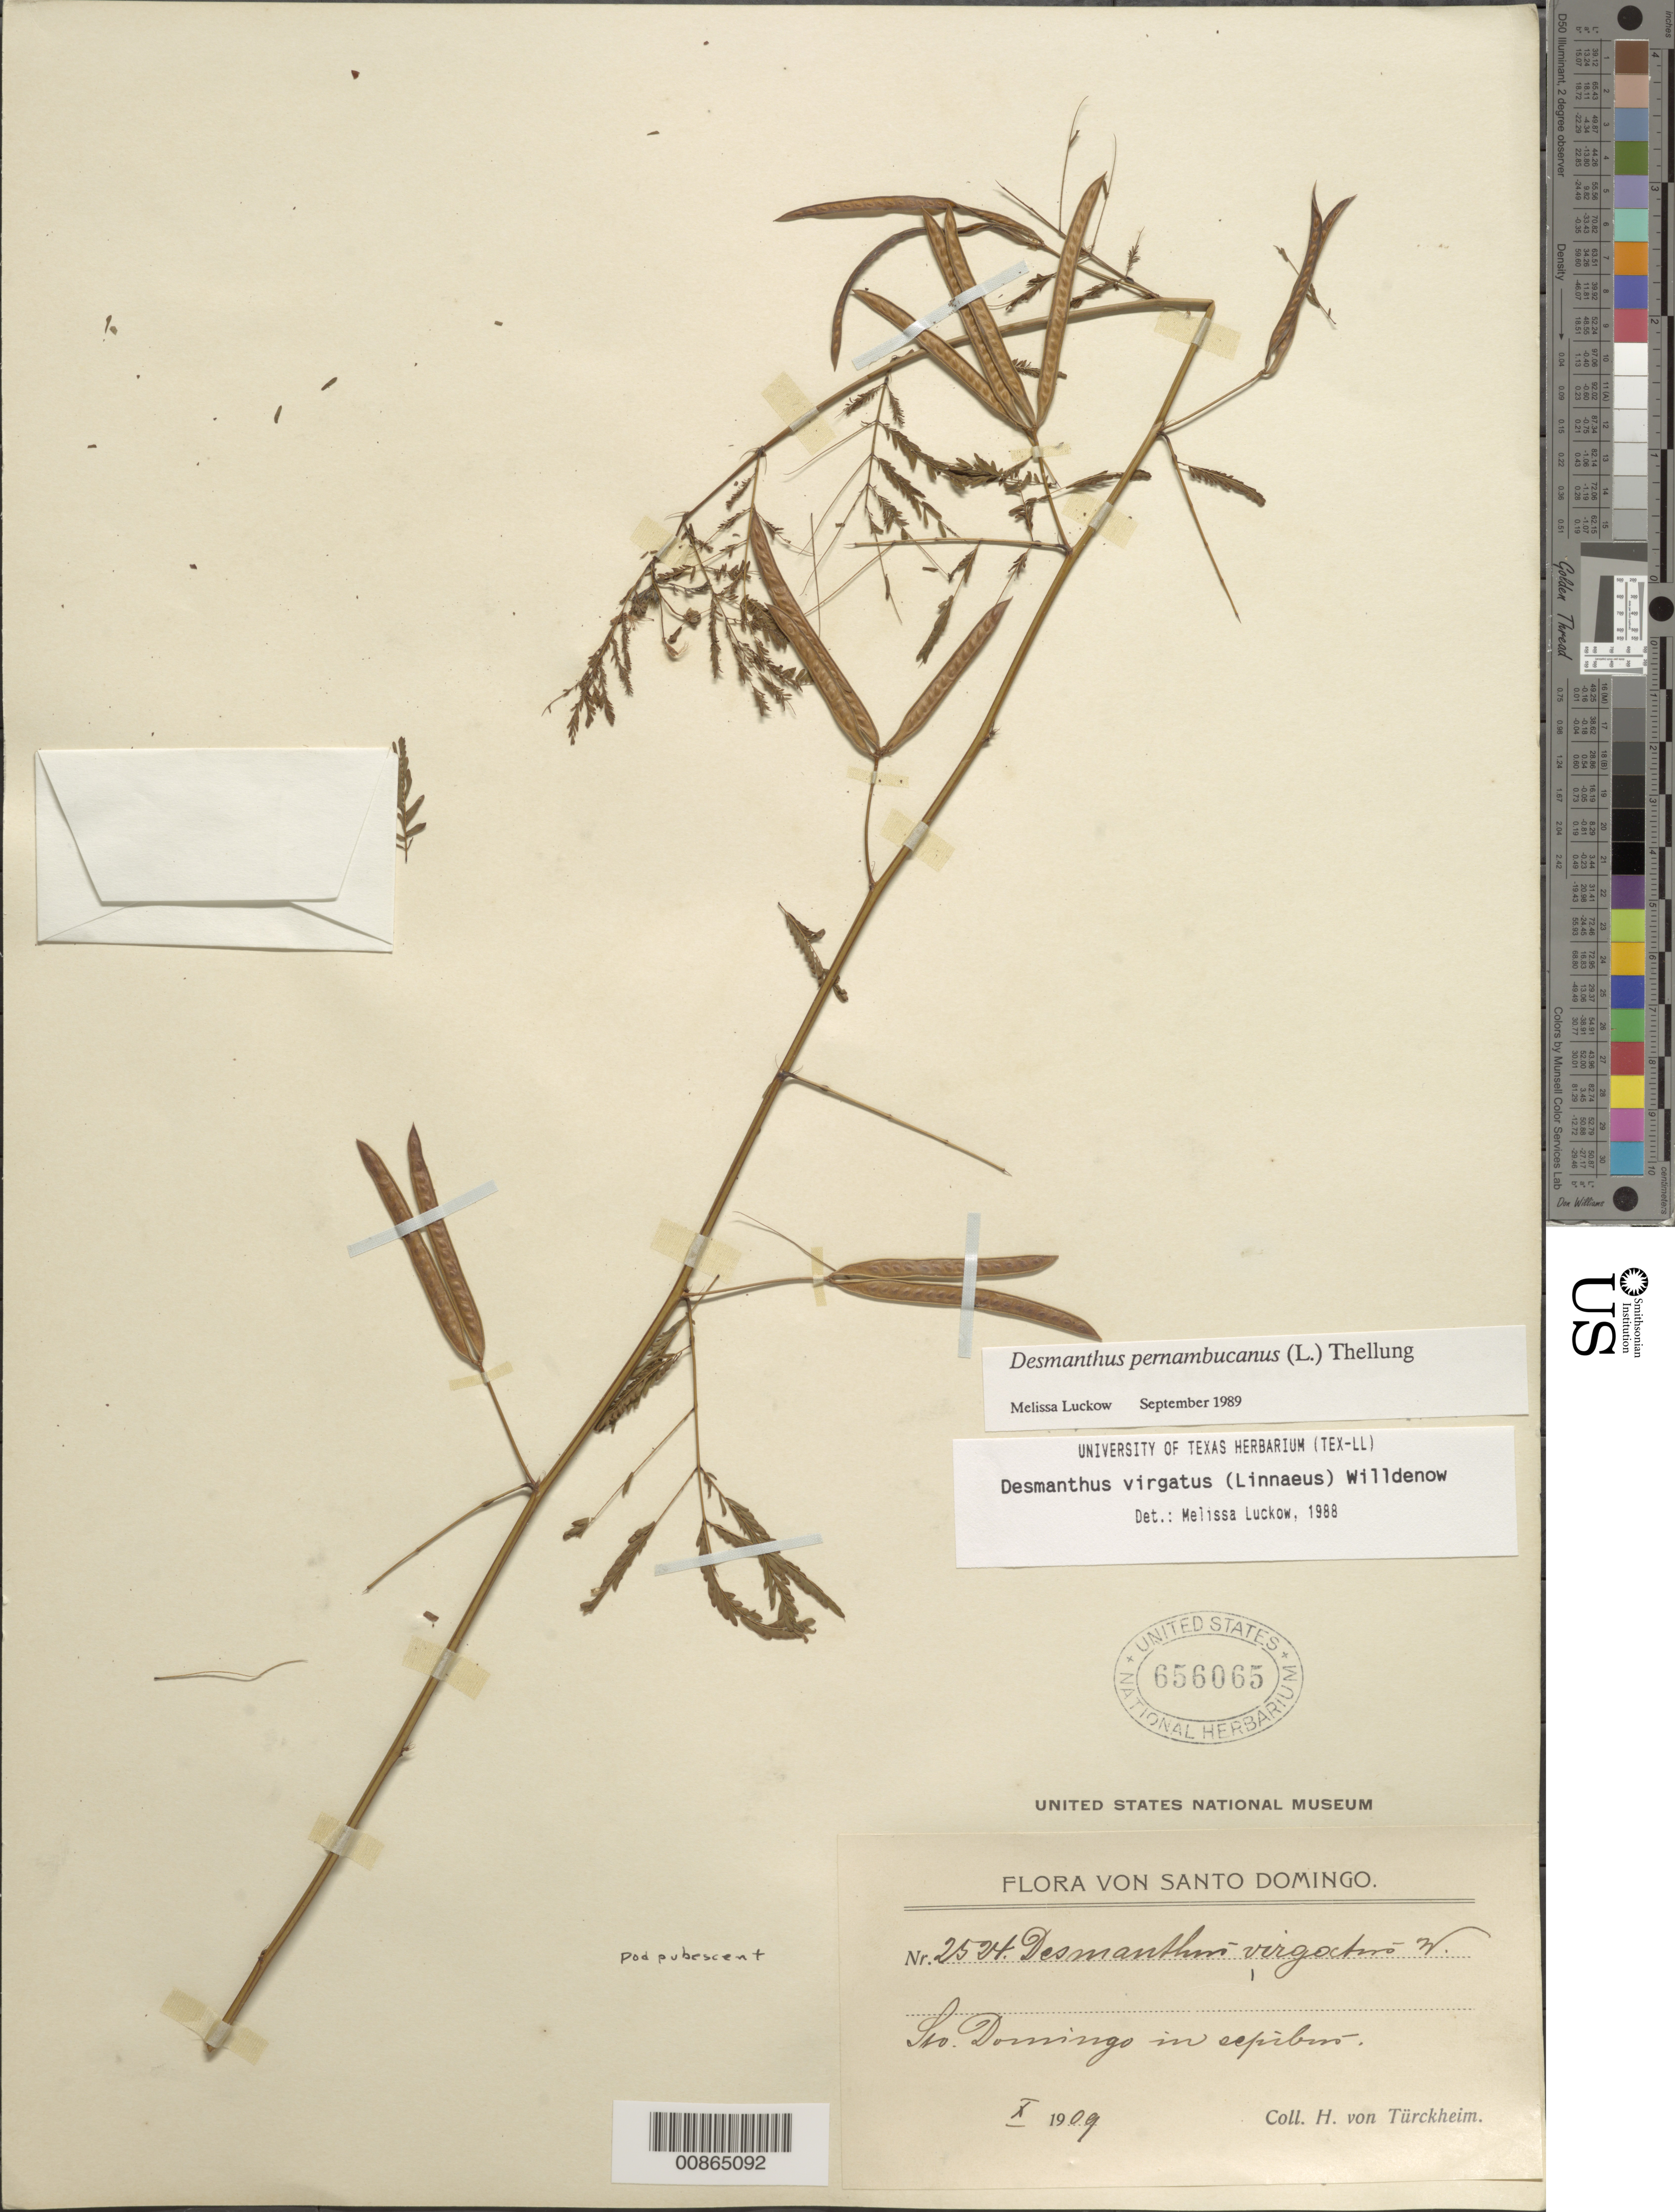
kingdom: Plantae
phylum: Tracheophyta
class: Magnoliopsida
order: Fabales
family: Fabaceae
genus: Desmanthus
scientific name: Desmanthus pernambucanus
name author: (L.) Thell.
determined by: Luckow, M. A.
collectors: H. von Türckheim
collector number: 2524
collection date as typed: Oct 1909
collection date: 1909-10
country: Dominican Republic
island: Hispaniola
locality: Sto. Domingo.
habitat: In "sepibus".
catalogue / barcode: US 656065